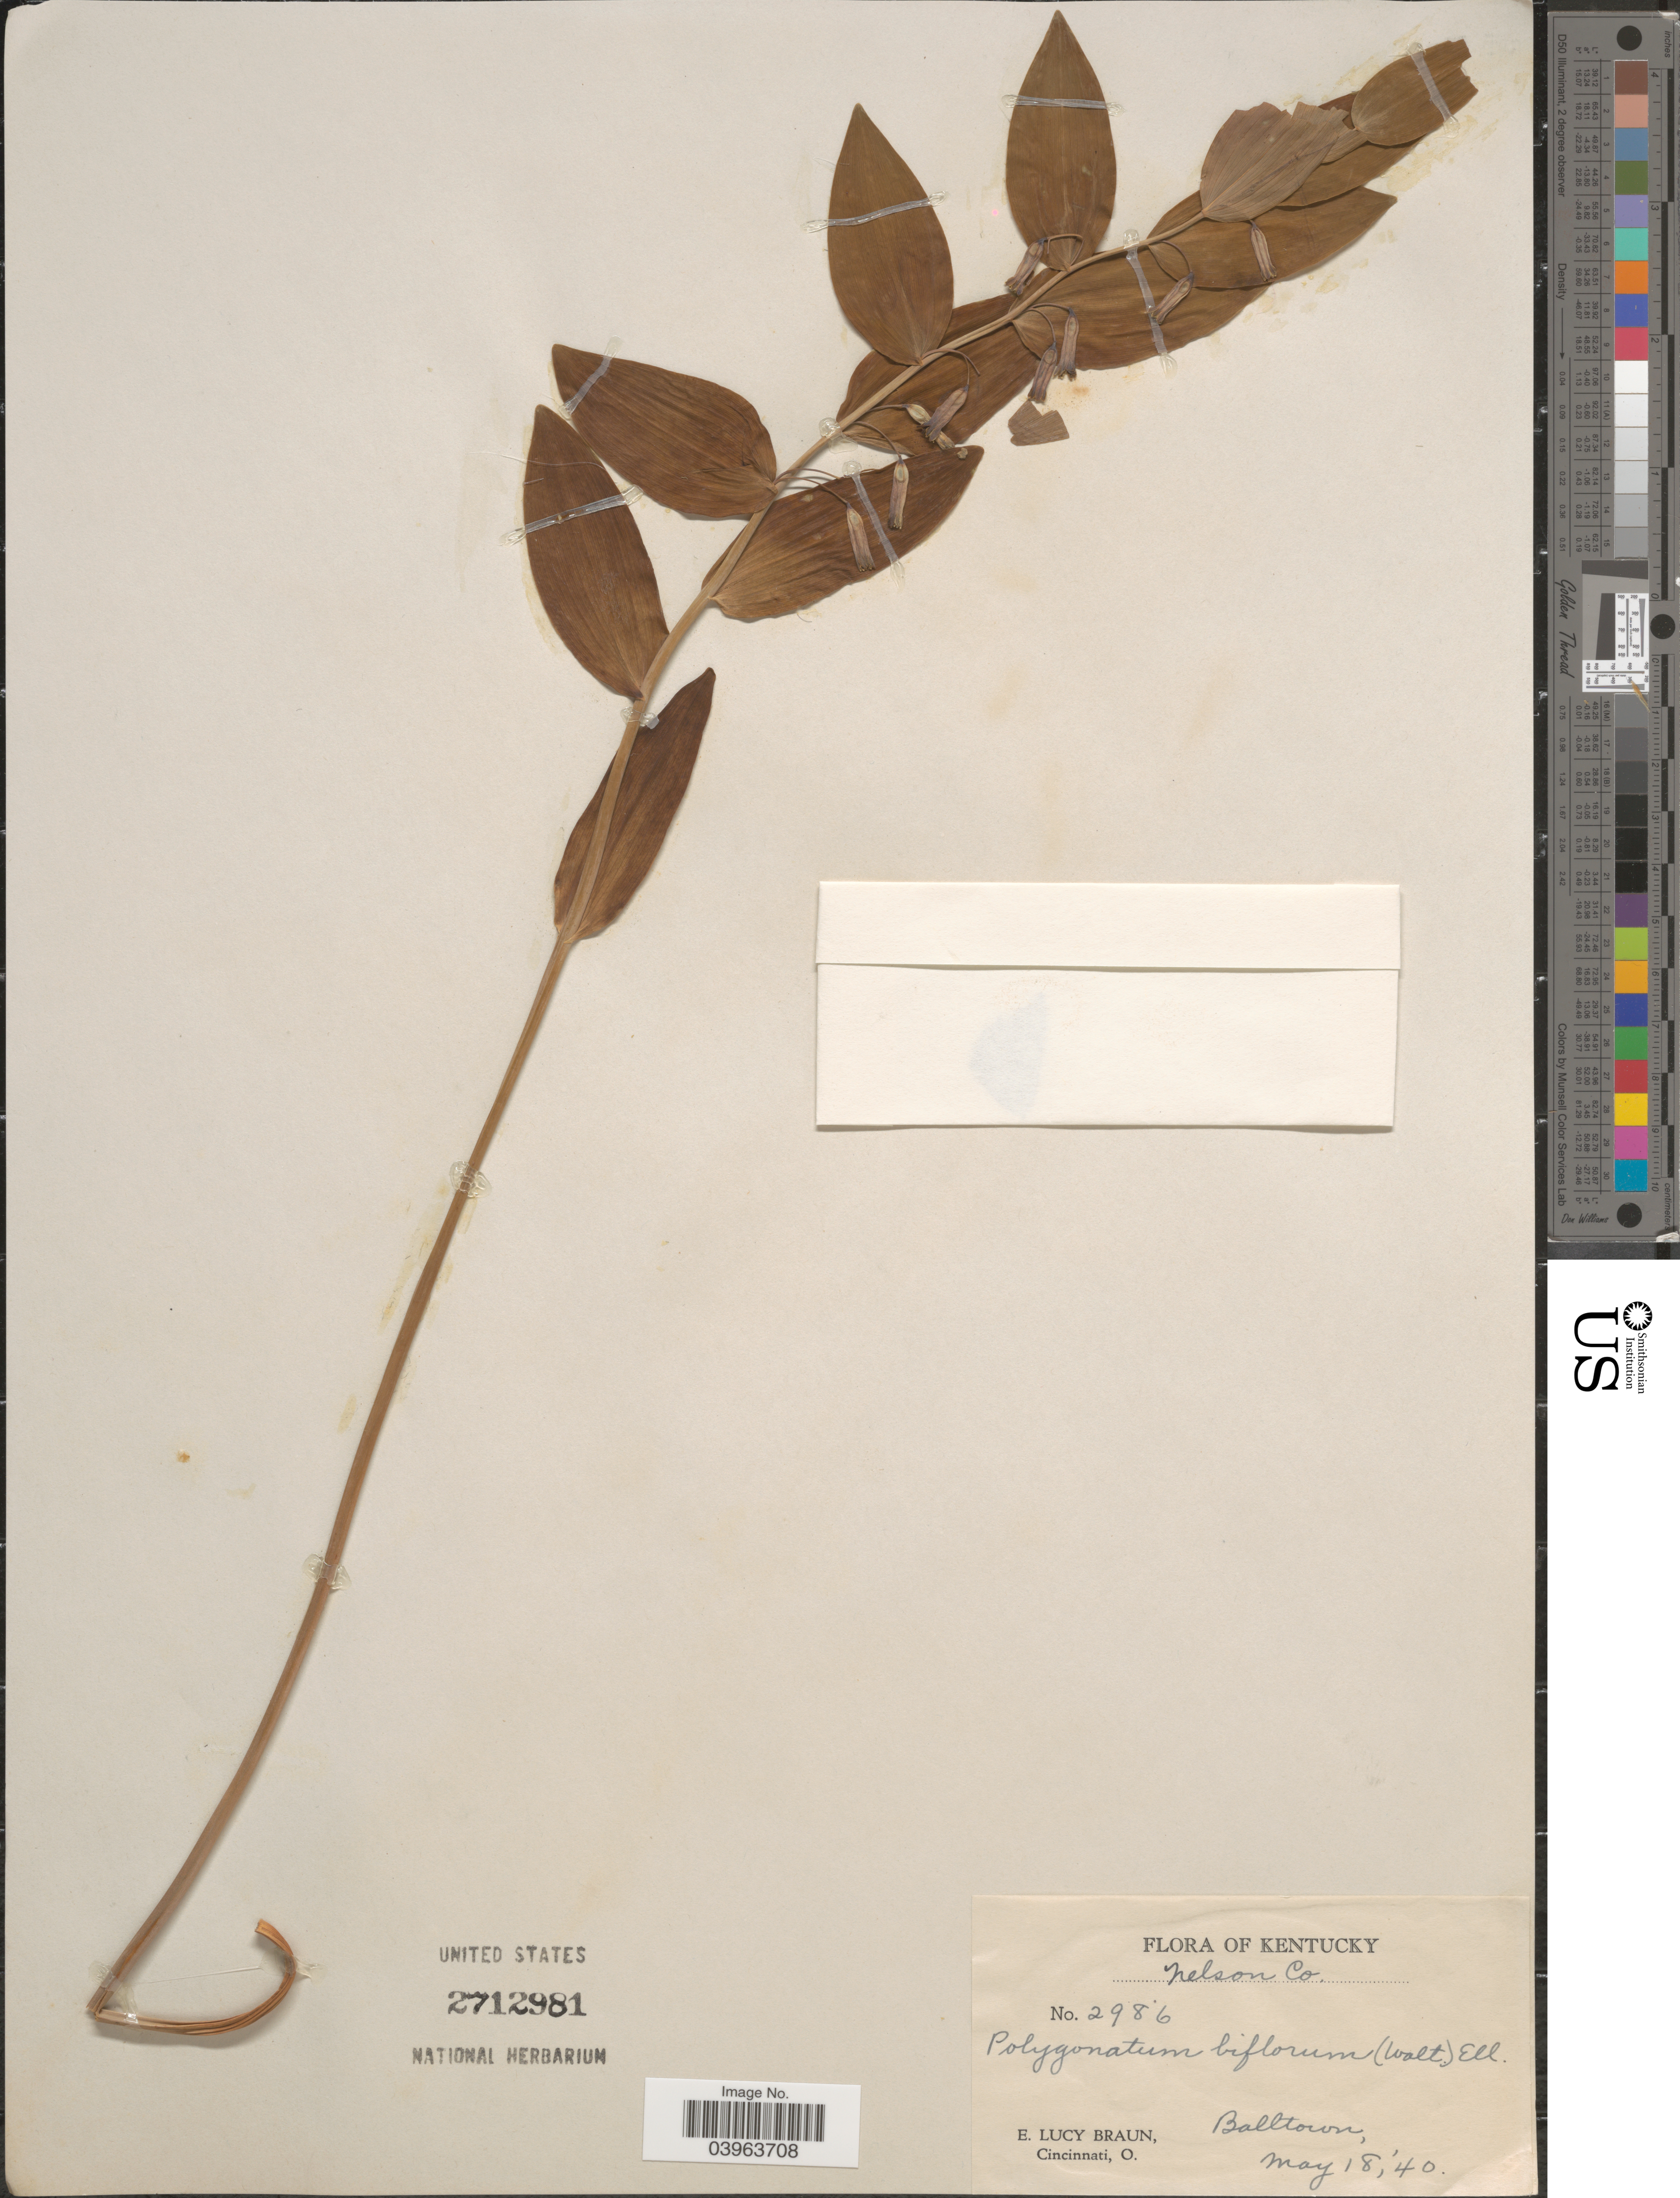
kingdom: Plantae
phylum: Tracheophyta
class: Liliopsida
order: Asparagales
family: Asparagaceae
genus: Polygonatum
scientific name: Polygonatum biflorum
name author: (Walter) Elliott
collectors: E. L. Braun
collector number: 2986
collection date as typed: Transcribed d/m/y: 18/5/40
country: United States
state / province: Kentucky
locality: Nelson Co. Balltown.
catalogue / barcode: US 2712981